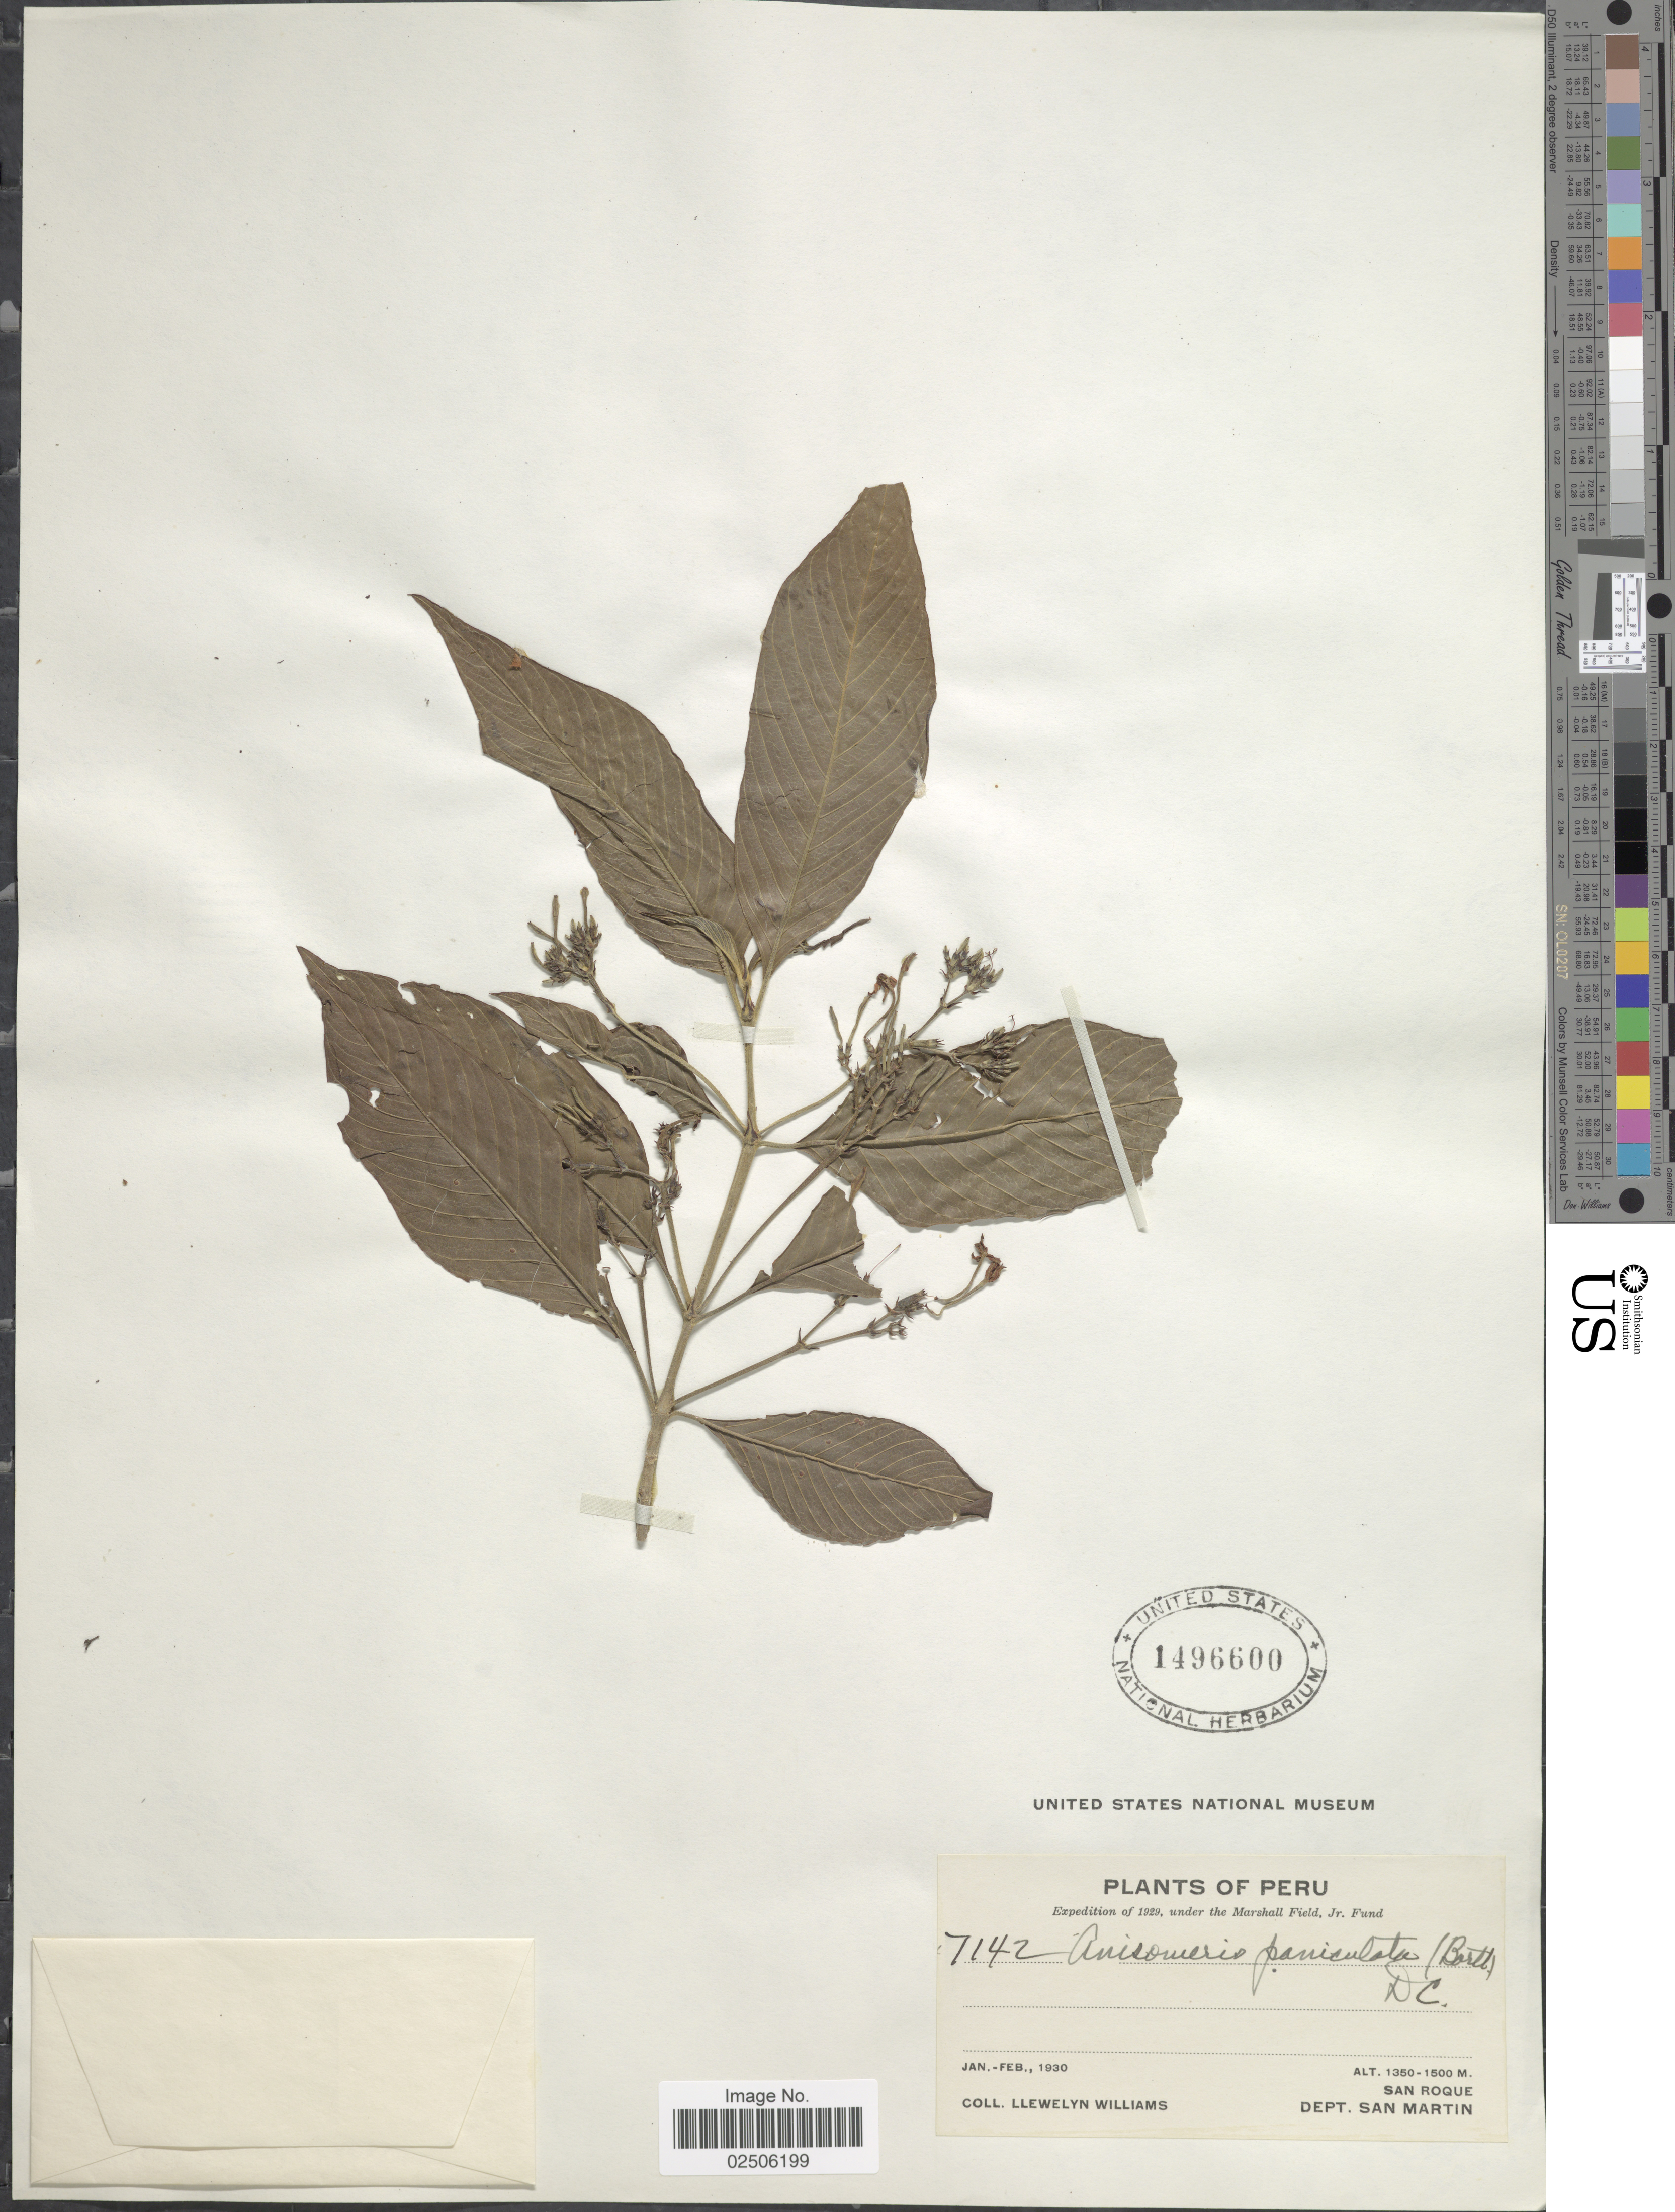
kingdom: Plantae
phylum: Tracheophyta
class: Magnoliopsida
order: Gentianales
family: Rubiaceae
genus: Chomelia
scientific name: Chomelia paniculata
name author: (Bartl. ex DC.) Steyerm.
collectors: Ll. Williams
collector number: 7142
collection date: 1930-01/1930-02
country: Peru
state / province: San Martín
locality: San Roque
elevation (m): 1350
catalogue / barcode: US 1496600